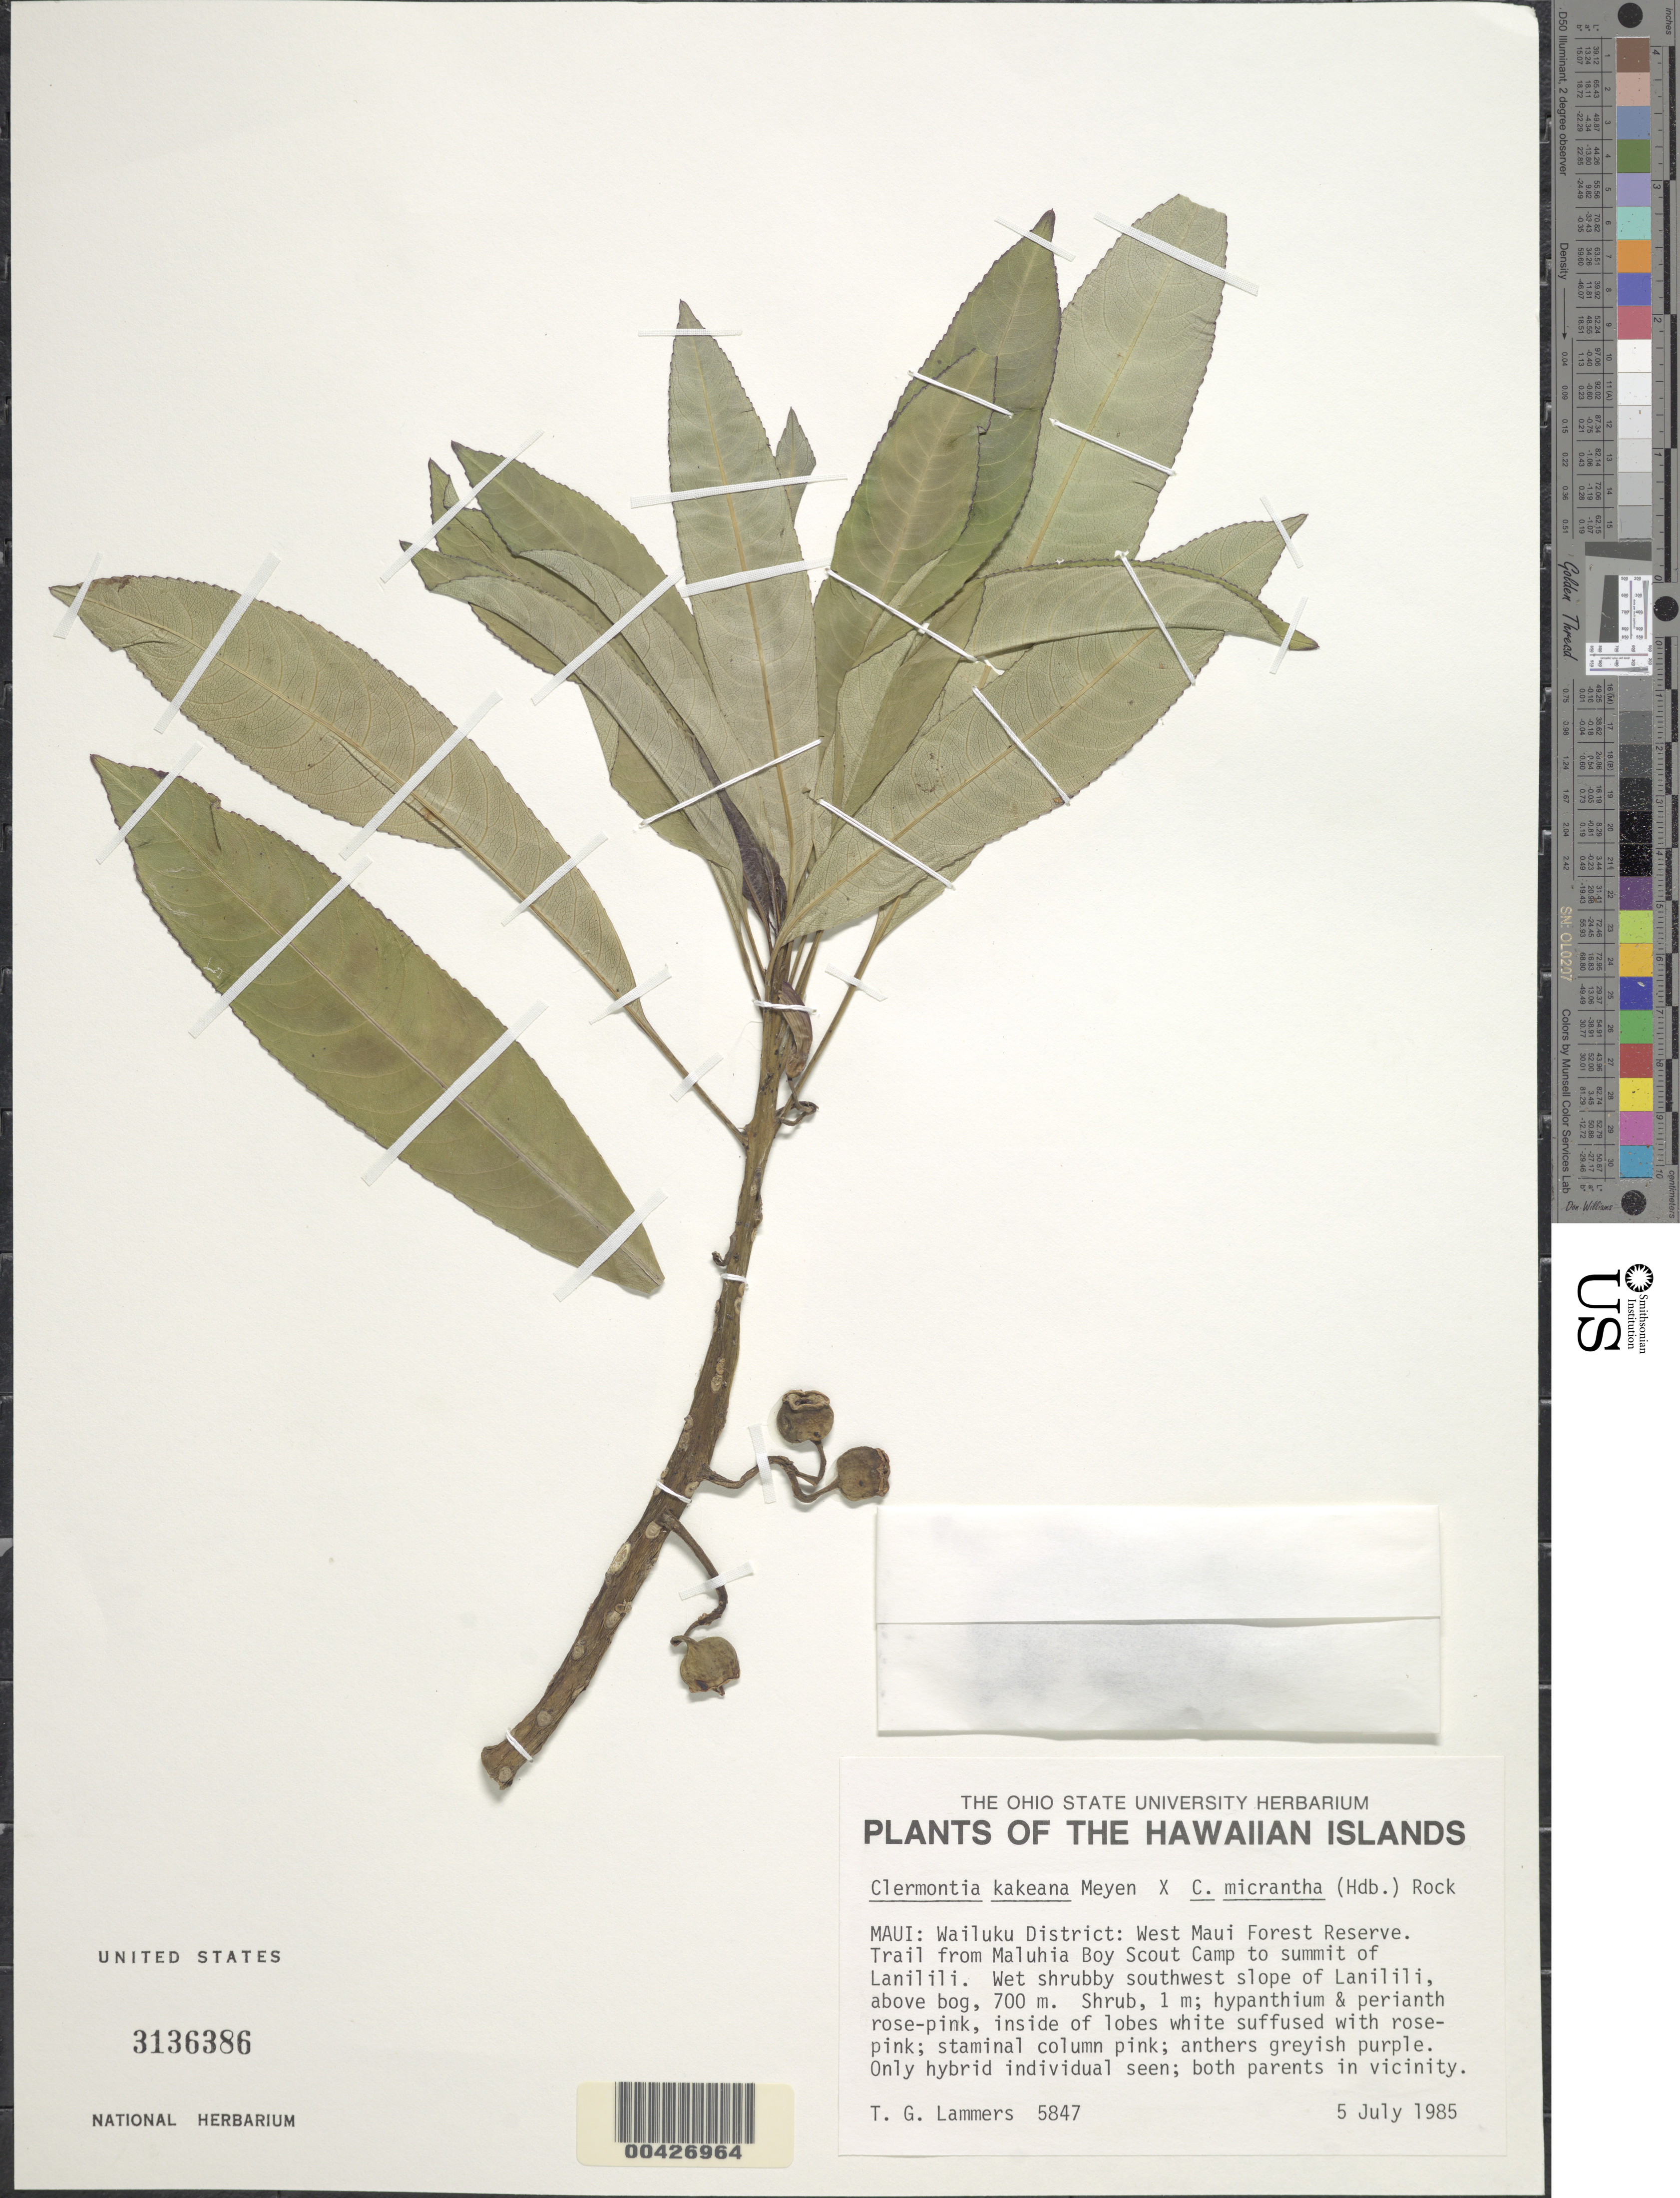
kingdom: Plantae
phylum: Tracheophyta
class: Magnoliopsida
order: Asterales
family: Campanulaceae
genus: Clermontia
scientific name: Clermontia kakeana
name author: Meyen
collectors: T. G. Lammers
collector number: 5847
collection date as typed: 5 Jul 1985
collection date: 1985-07-05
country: United States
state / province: Hawaii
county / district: Maui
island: Maui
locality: Wailuki District: West Maui Forest Reserve. Trail from Maluhia Boy Scout Camp to summit of Lanilili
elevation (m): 700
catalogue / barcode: US 3136386